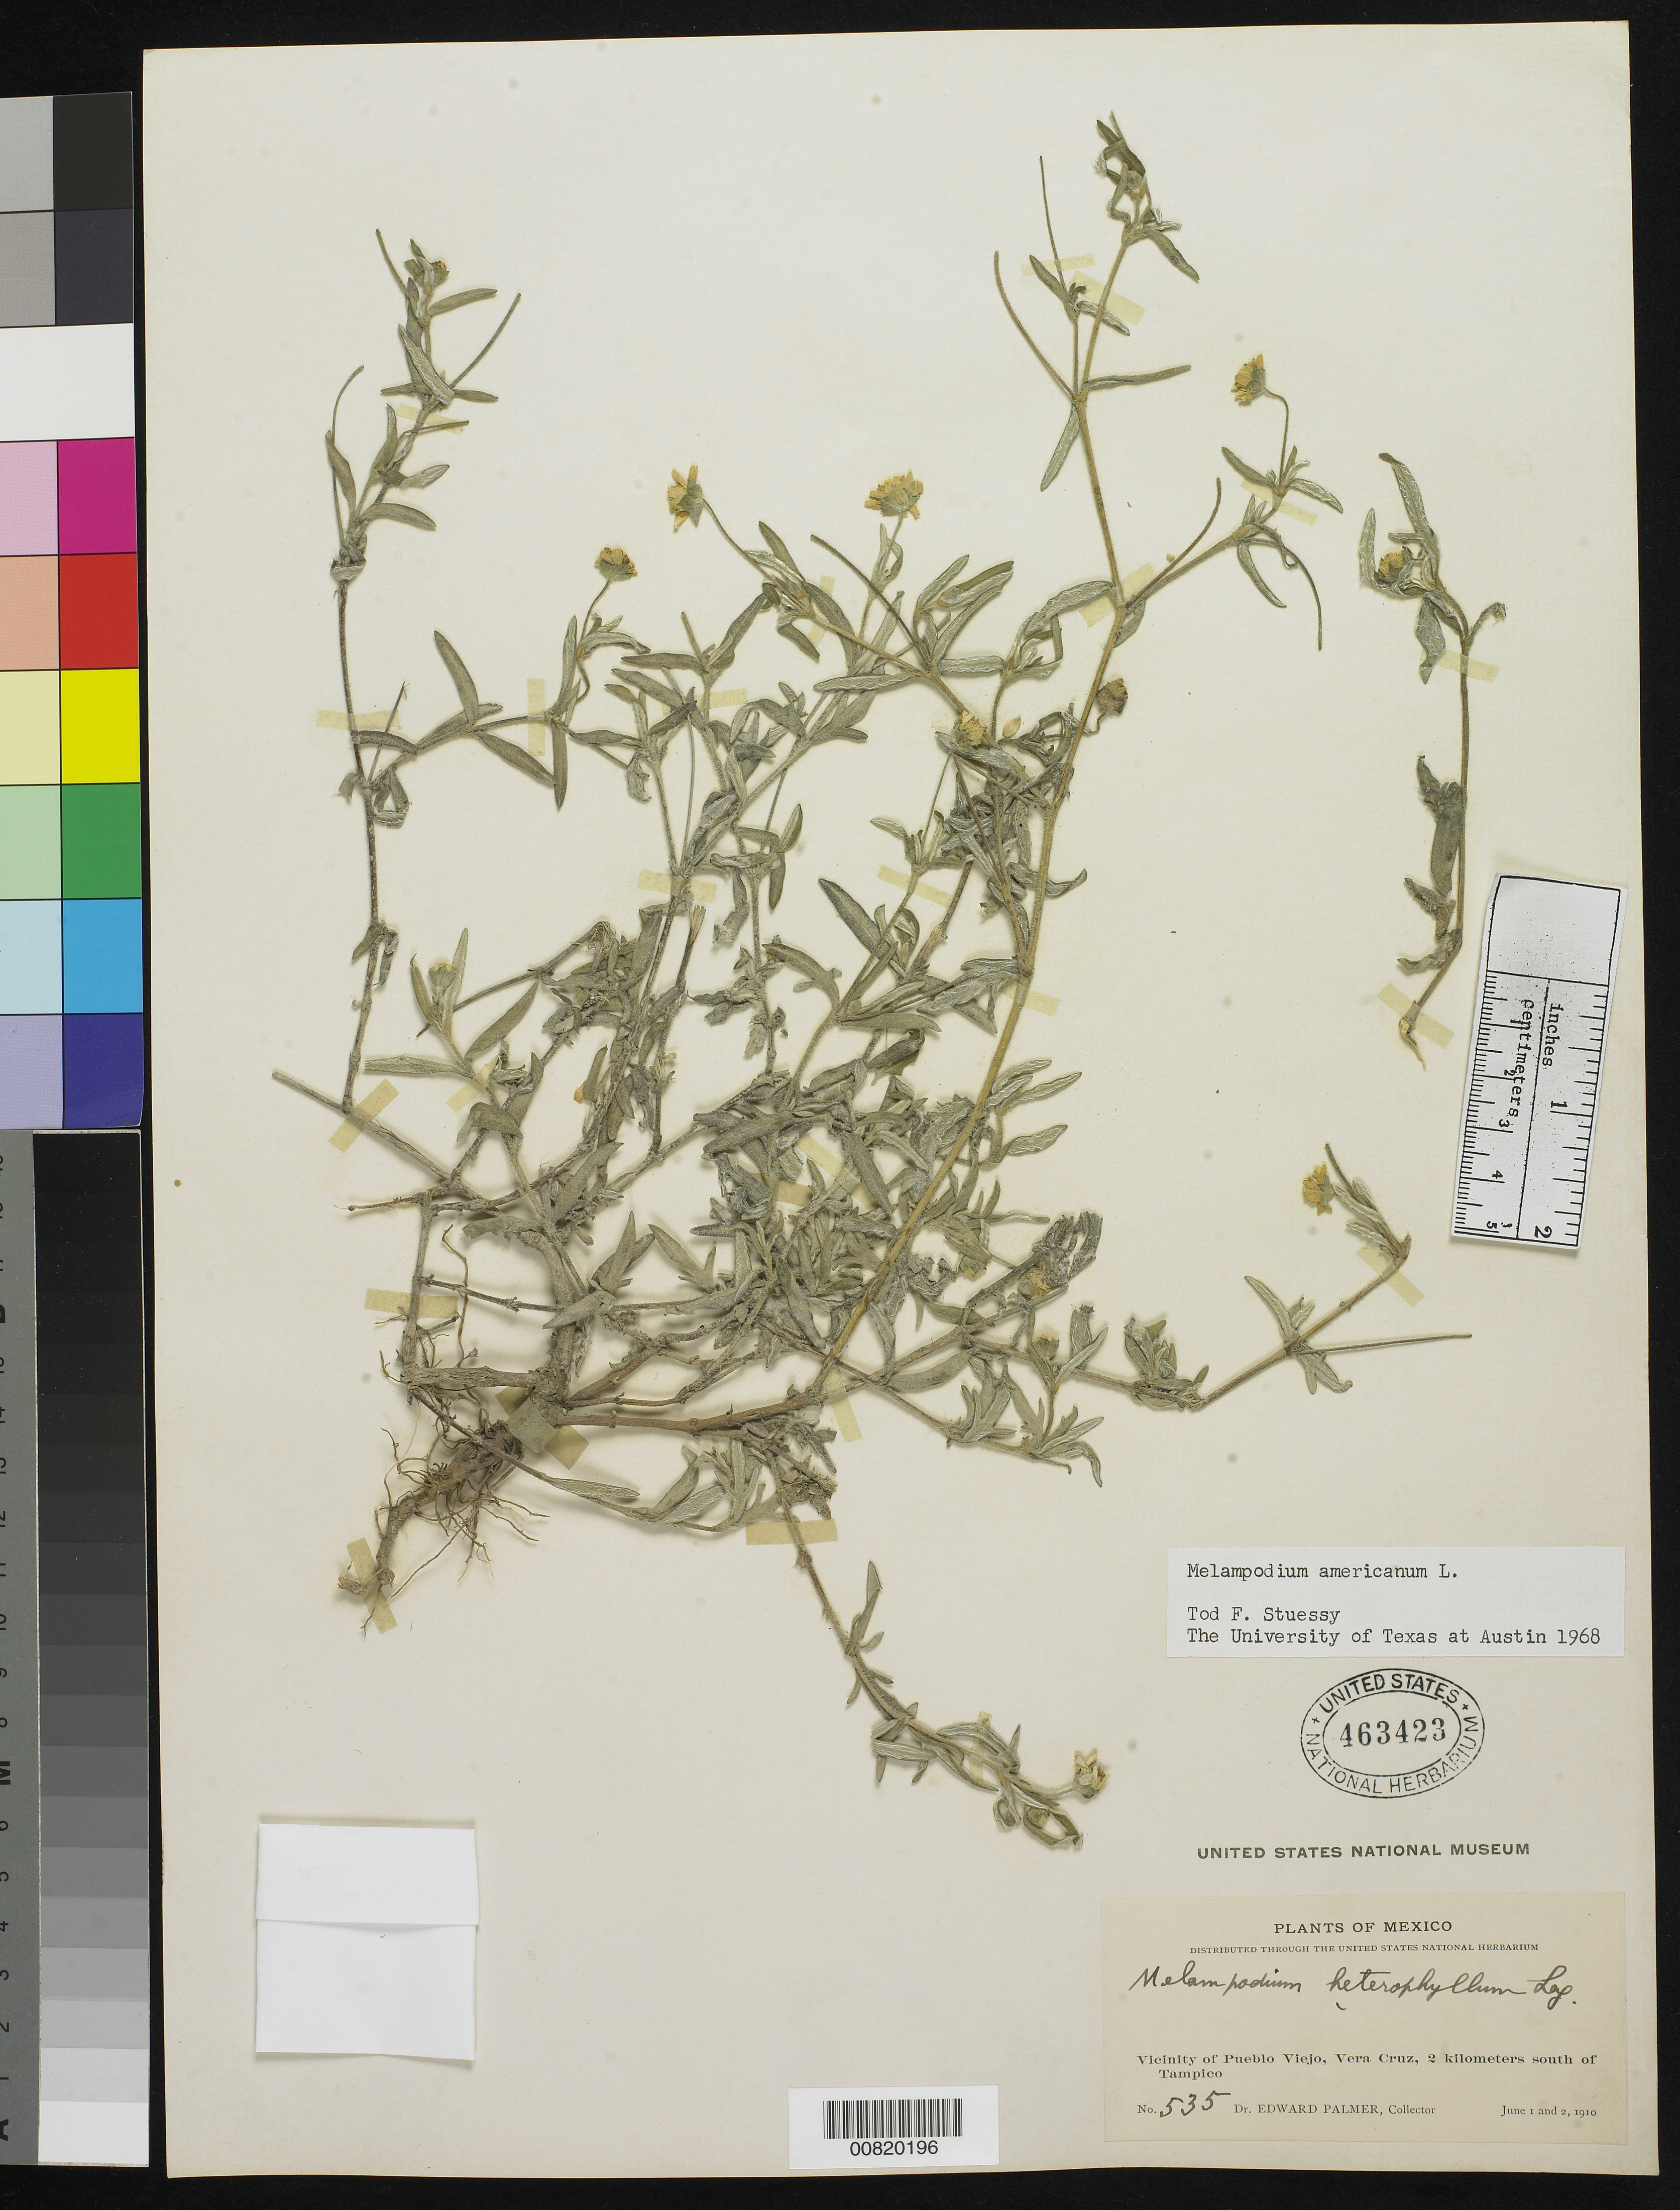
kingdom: Plantae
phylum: Tracheophyta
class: Magnoliopsida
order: Asterales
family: Asteraceae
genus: Melampodium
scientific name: Melampodium americanum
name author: L.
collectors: E. Palmer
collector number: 535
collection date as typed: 01 Jun 1910 to 02 Jun 1910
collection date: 1910-06-01/1910-06-02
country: Mexico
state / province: Veracruz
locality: Vicinity of Pueblo Viejo, Veracruz, 2 kilometers south of Tampico, Tamaulipas.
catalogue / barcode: US 463423